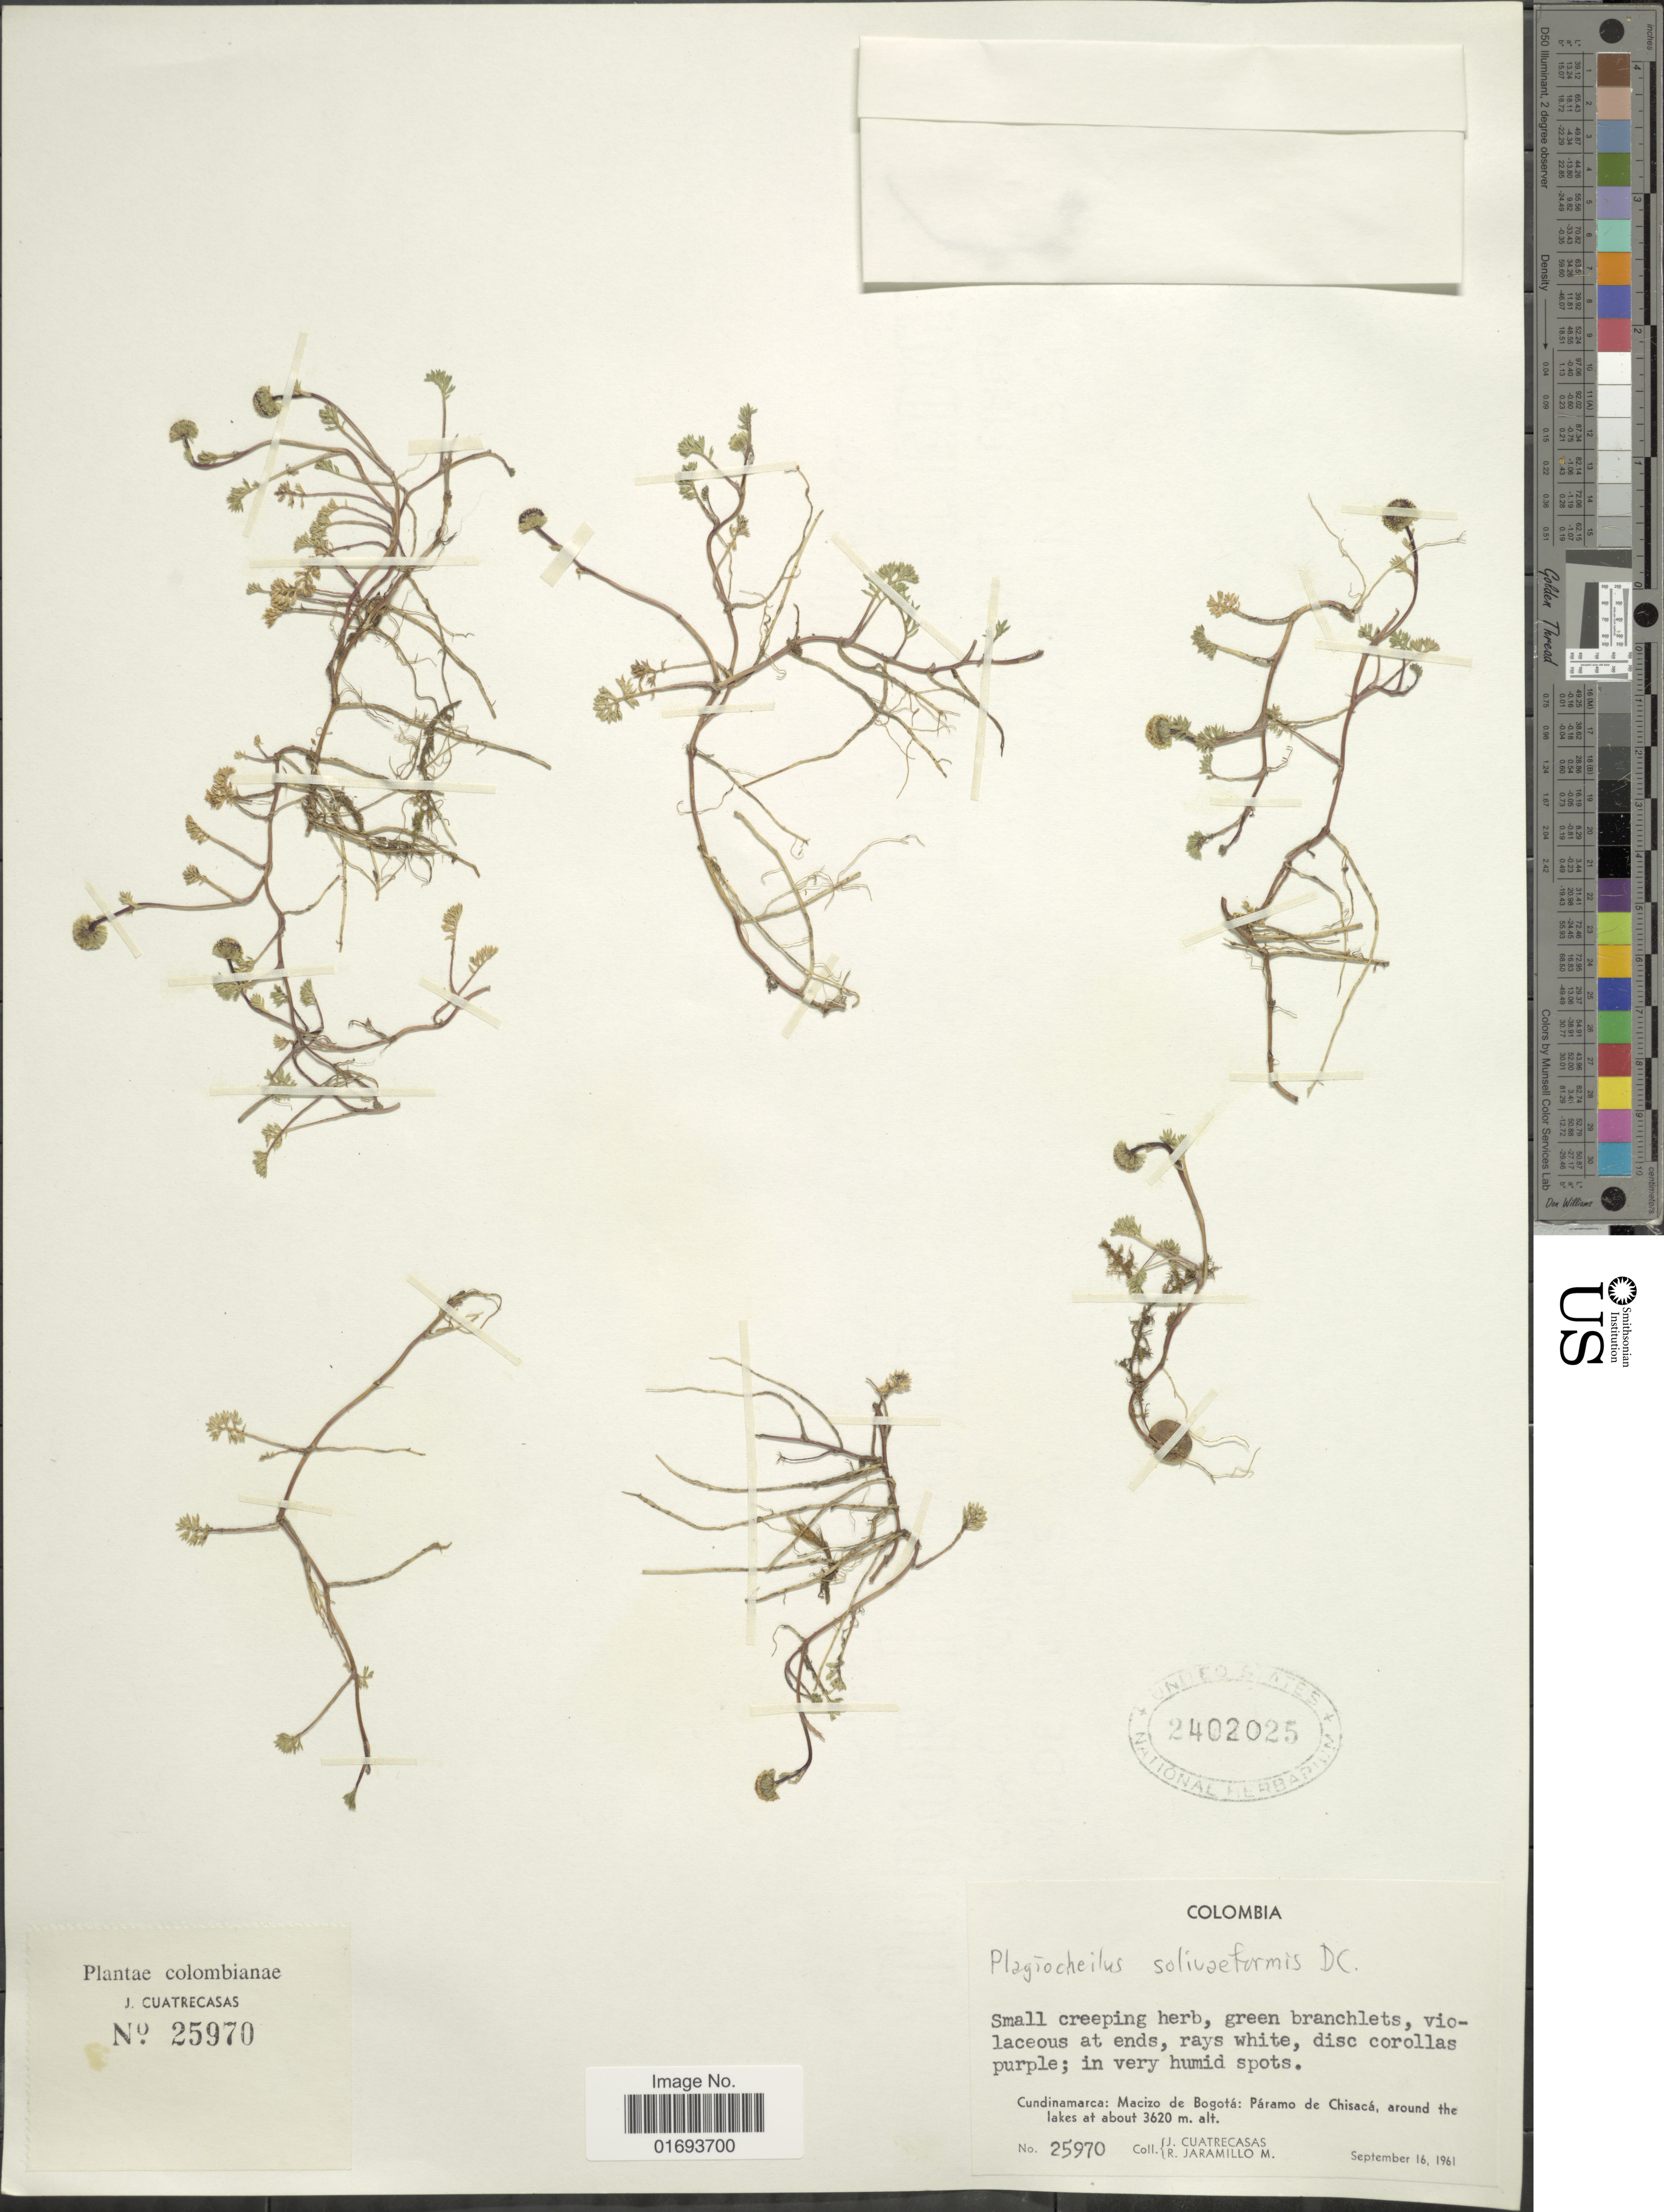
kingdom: Plantae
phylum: Tracheophyta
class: Magnoliopsida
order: Asterales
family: Asteraceae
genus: Plagiocheilus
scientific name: Plagiocheilus solivaeformis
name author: DC.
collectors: J. Cuatrecasas & R. Jaramillo M.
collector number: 25970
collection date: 1961-09-16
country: Colombia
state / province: Cundinamarca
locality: Cundinamarca: Macizo de Bogota: Paramo de Chisaca, around the lakes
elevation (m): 3620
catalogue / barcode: US 2402025